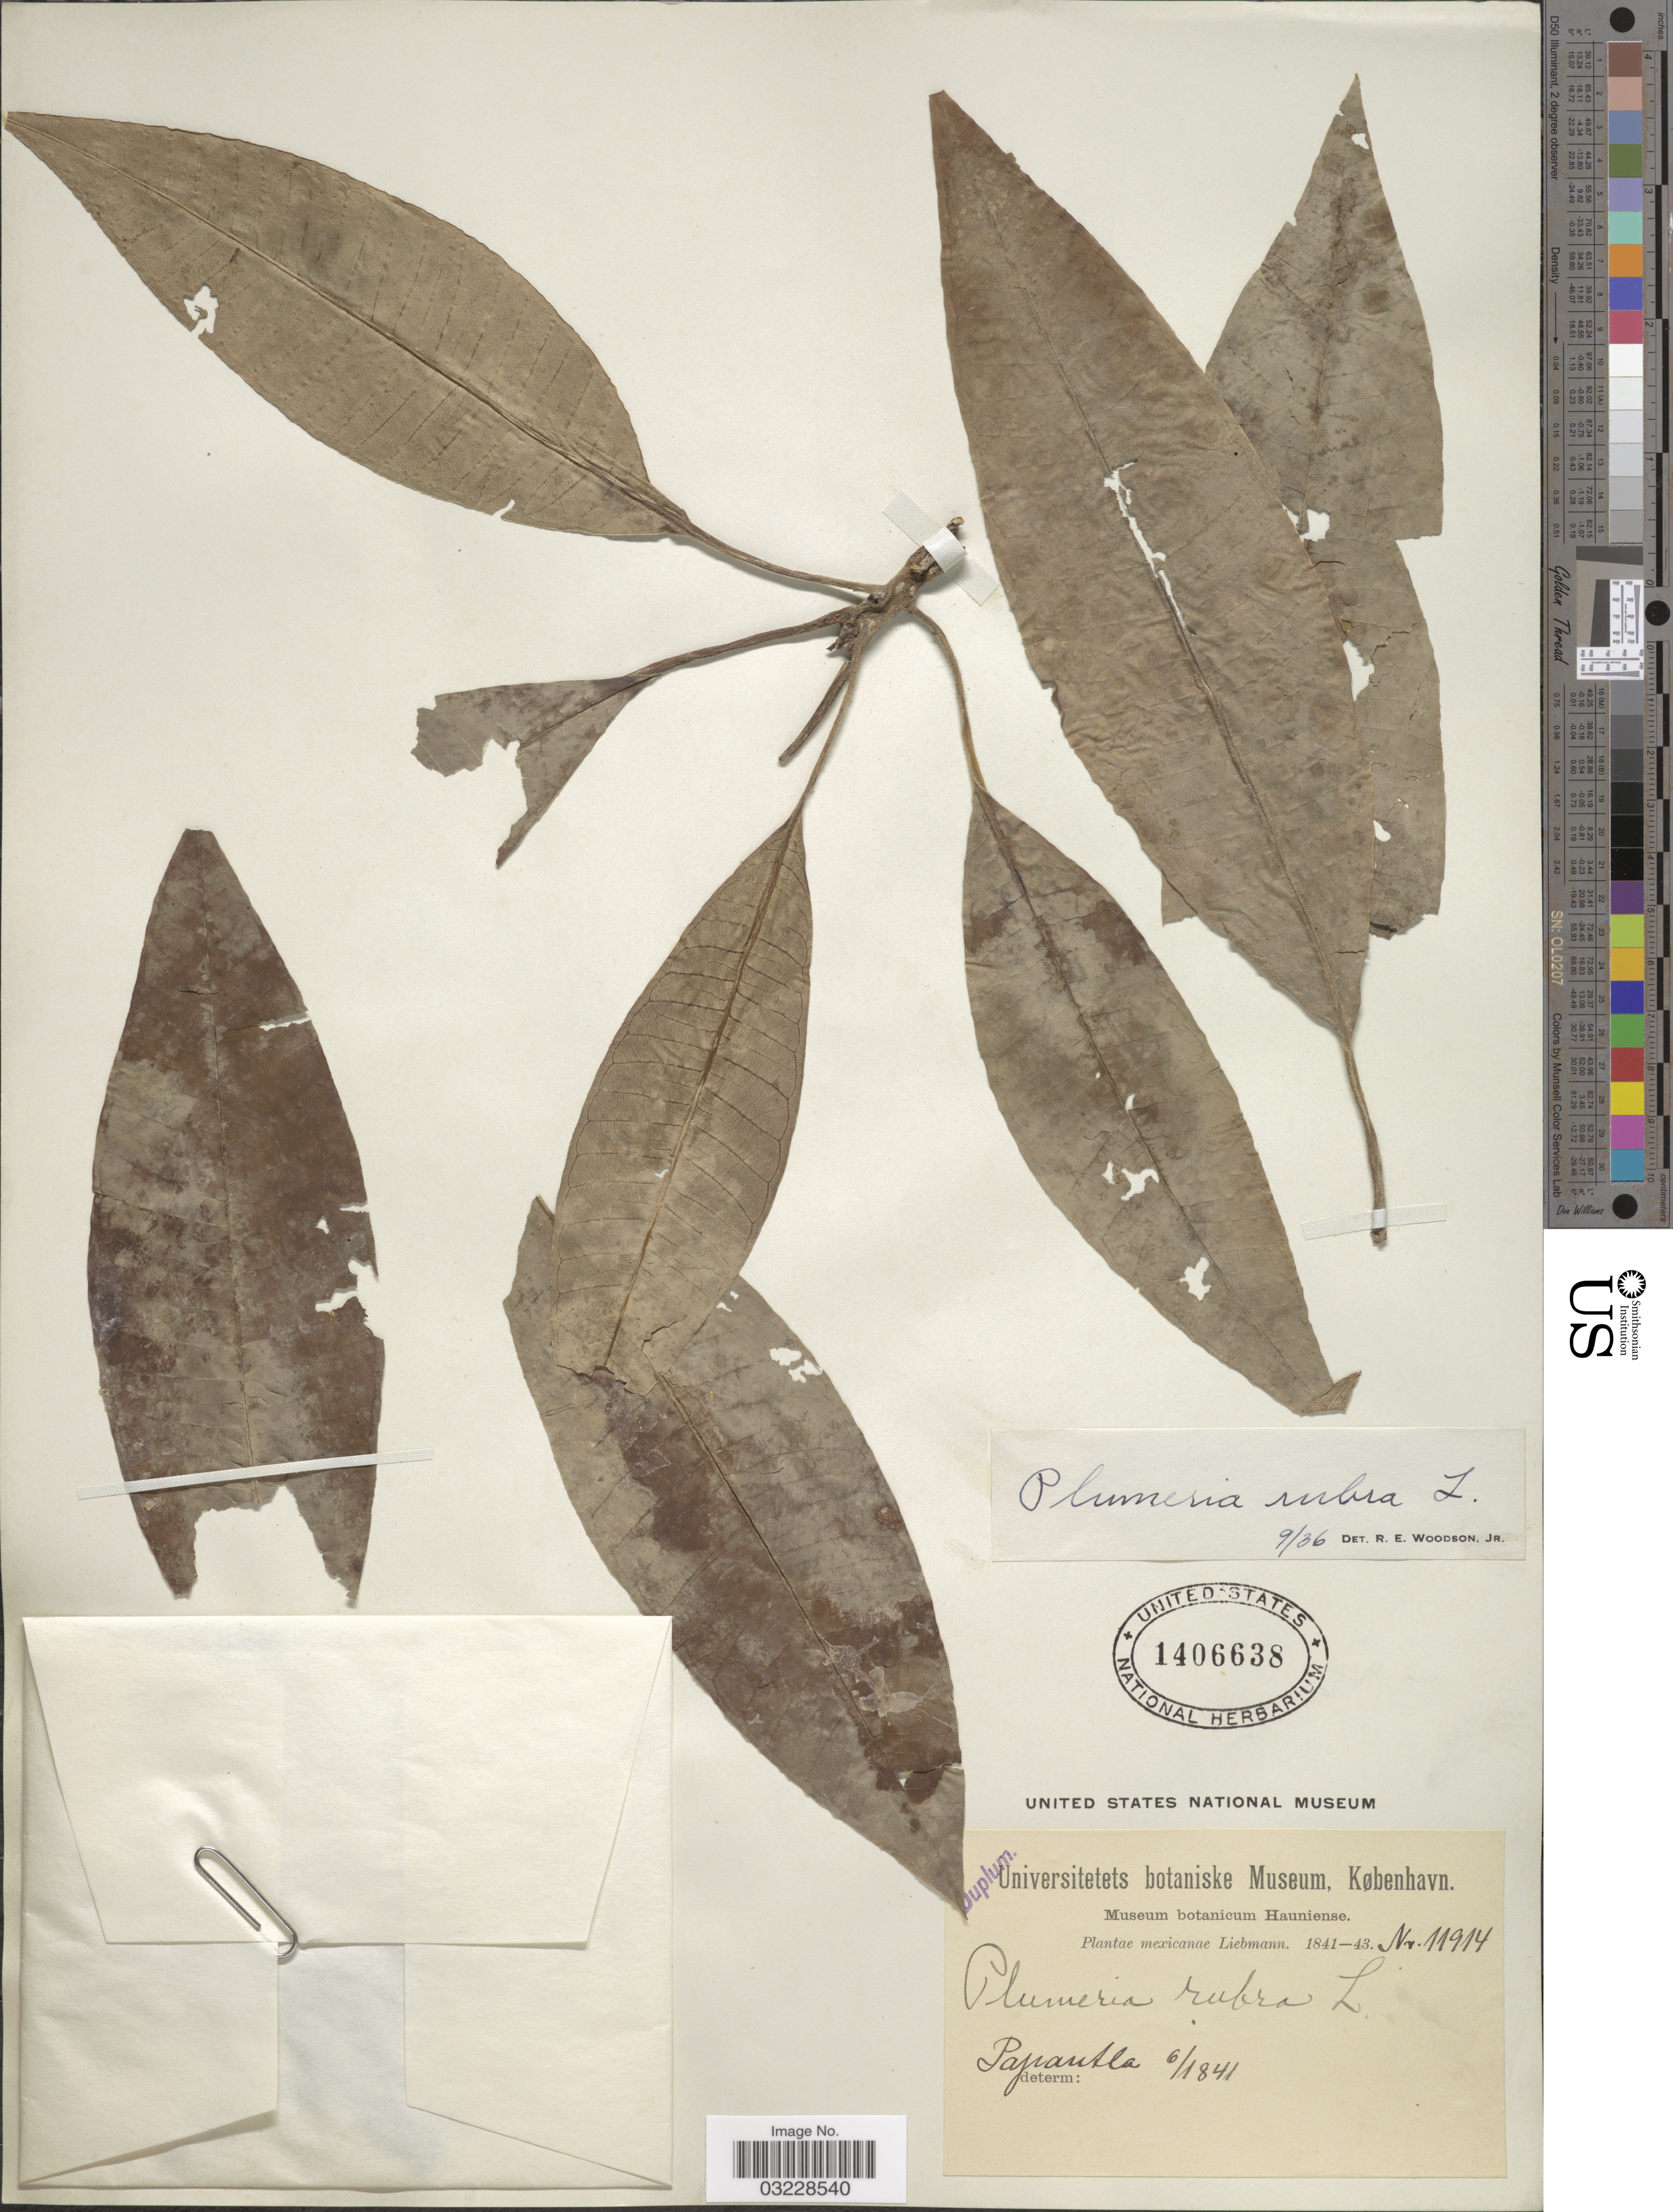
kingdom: Plantae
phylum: Tracheophyta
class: Magnoliopsida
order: Gentianales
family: Apocynaceae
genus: Plumeria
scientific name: Plumeria rubra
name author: L.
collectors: Liebmann, --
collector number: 11914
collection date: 1841-06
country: Mexico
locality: Papantla.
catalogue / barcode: US 1406638